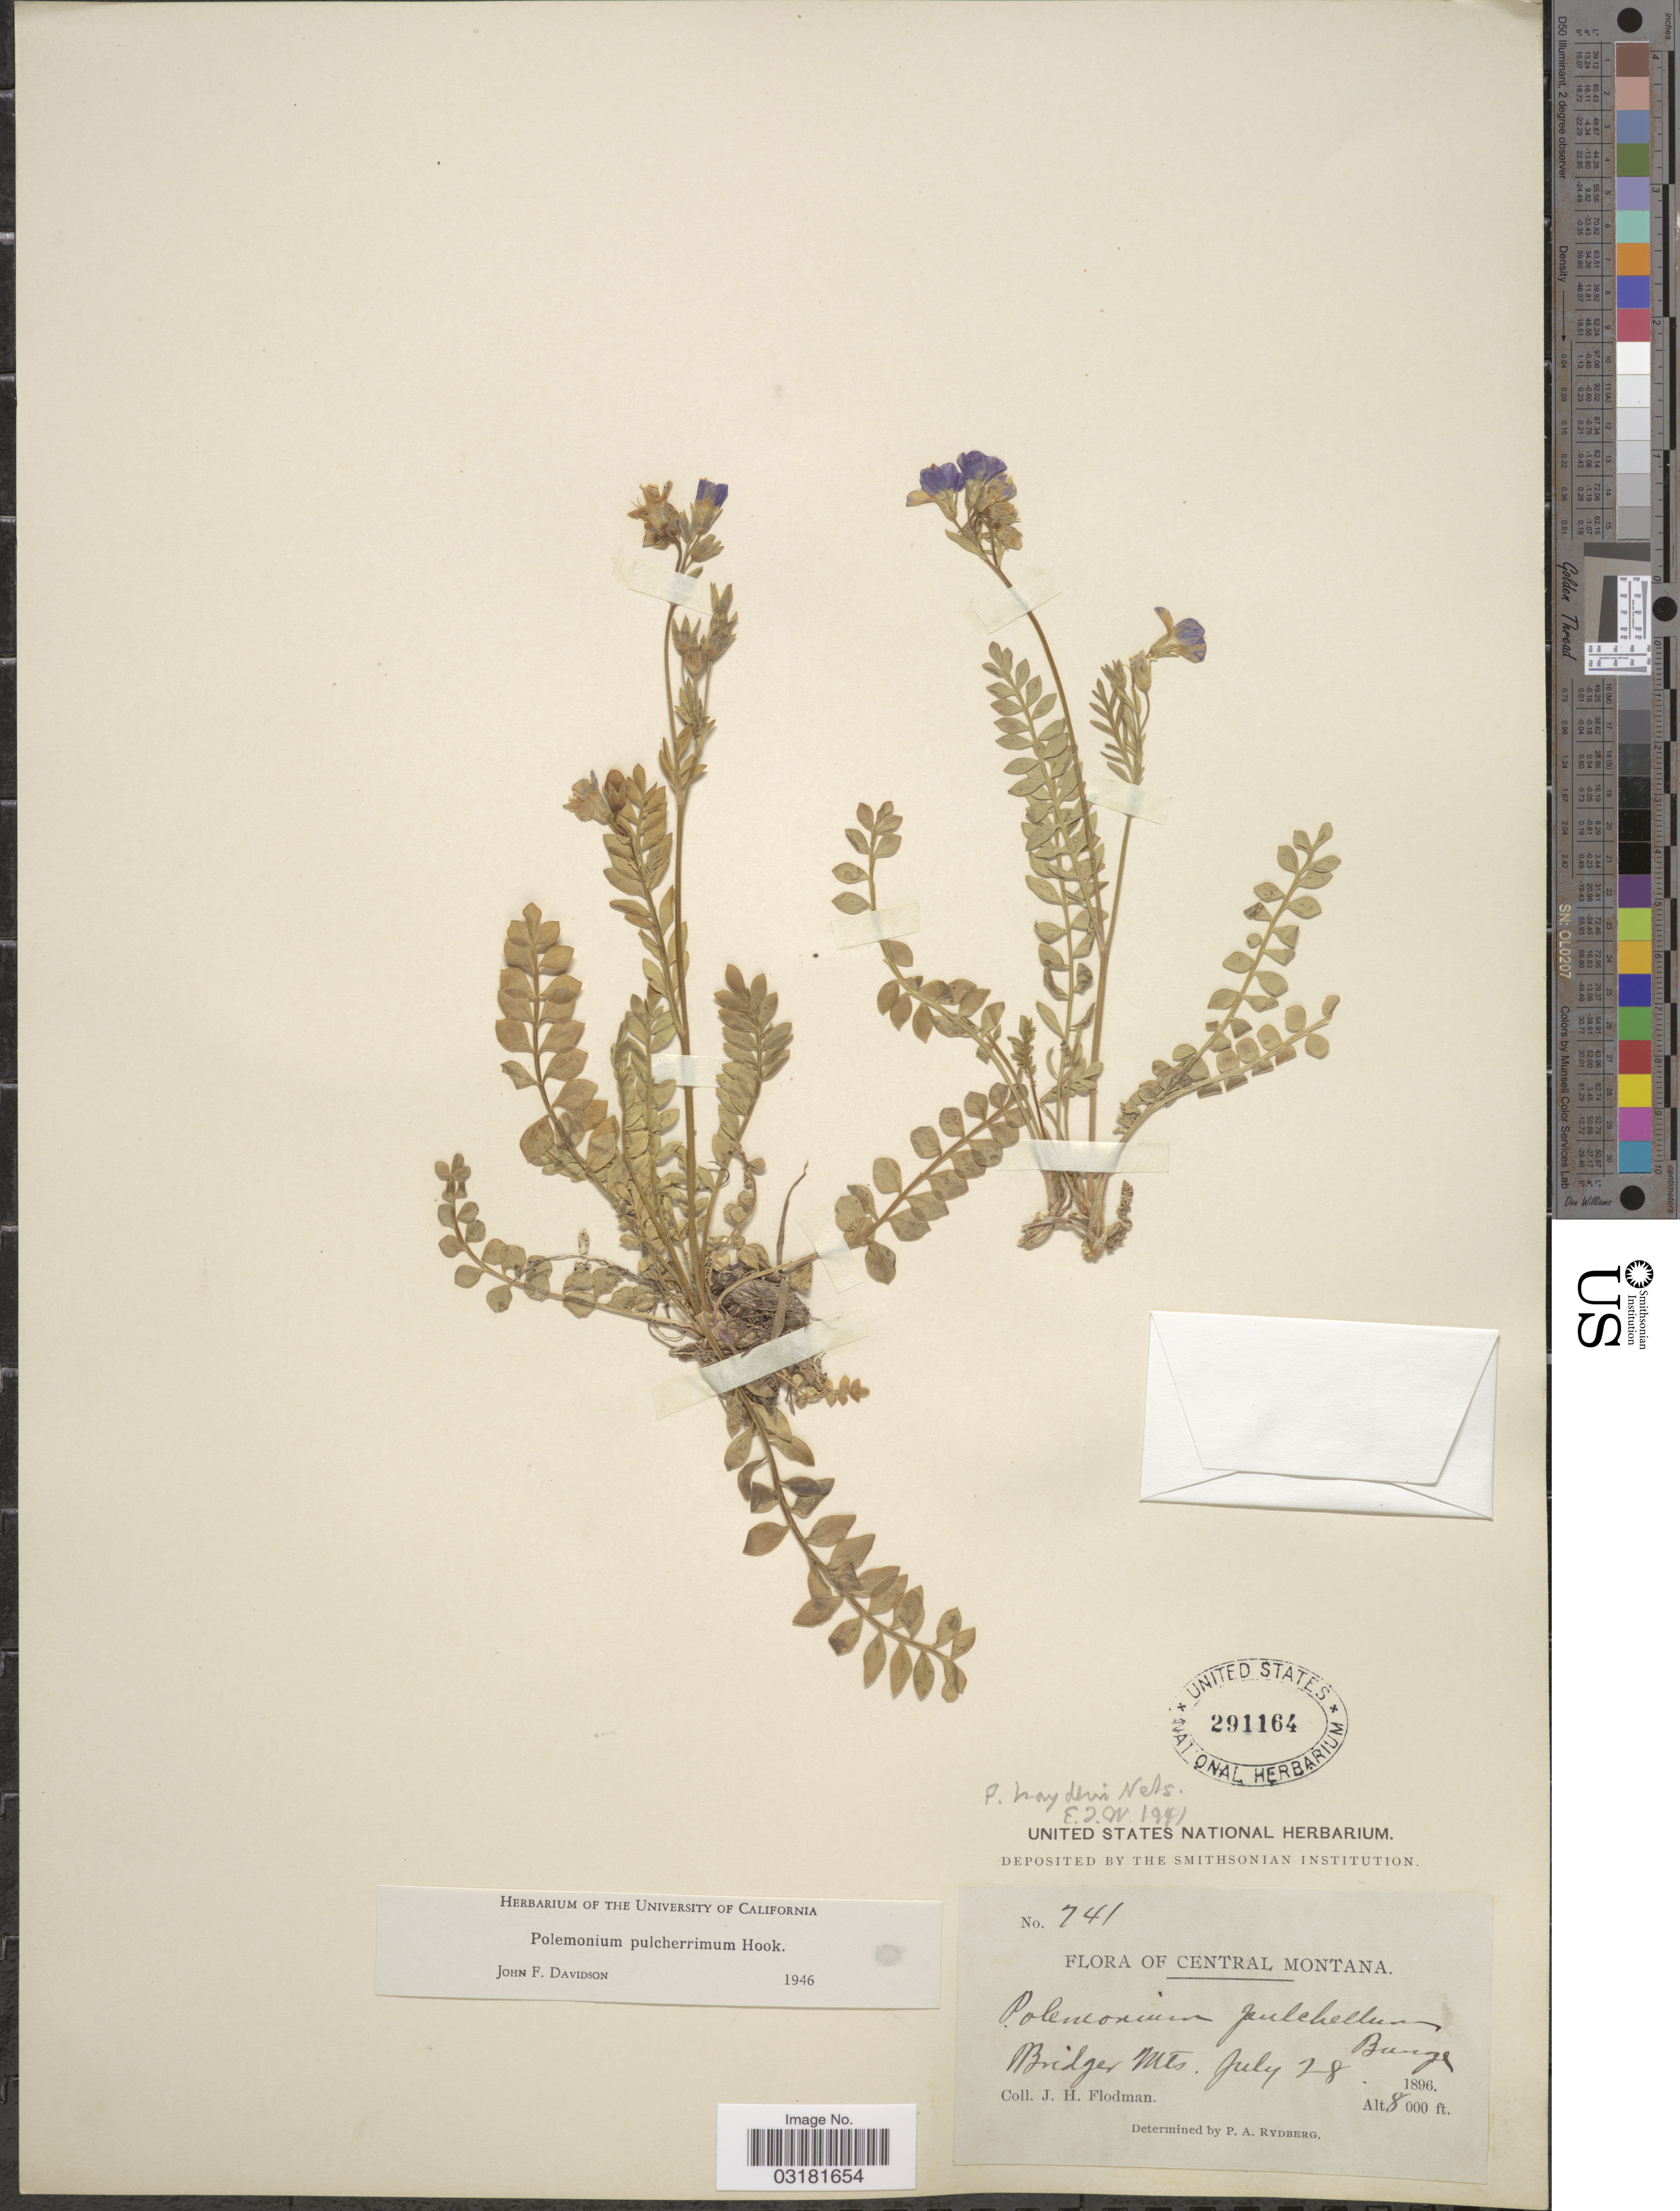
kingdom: Plantae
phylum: Tracheophyta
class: Magnoliopsida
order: Ericales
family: Polemoniaceae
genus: Polemonium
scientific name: Polemonium pulcherrimum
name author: Hook.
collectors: J. Flodman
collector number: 741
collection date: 1896-07-28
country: United States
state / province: Montana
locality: Central Montana. Bridger Mts.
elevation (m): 2438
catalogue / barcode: US 291164